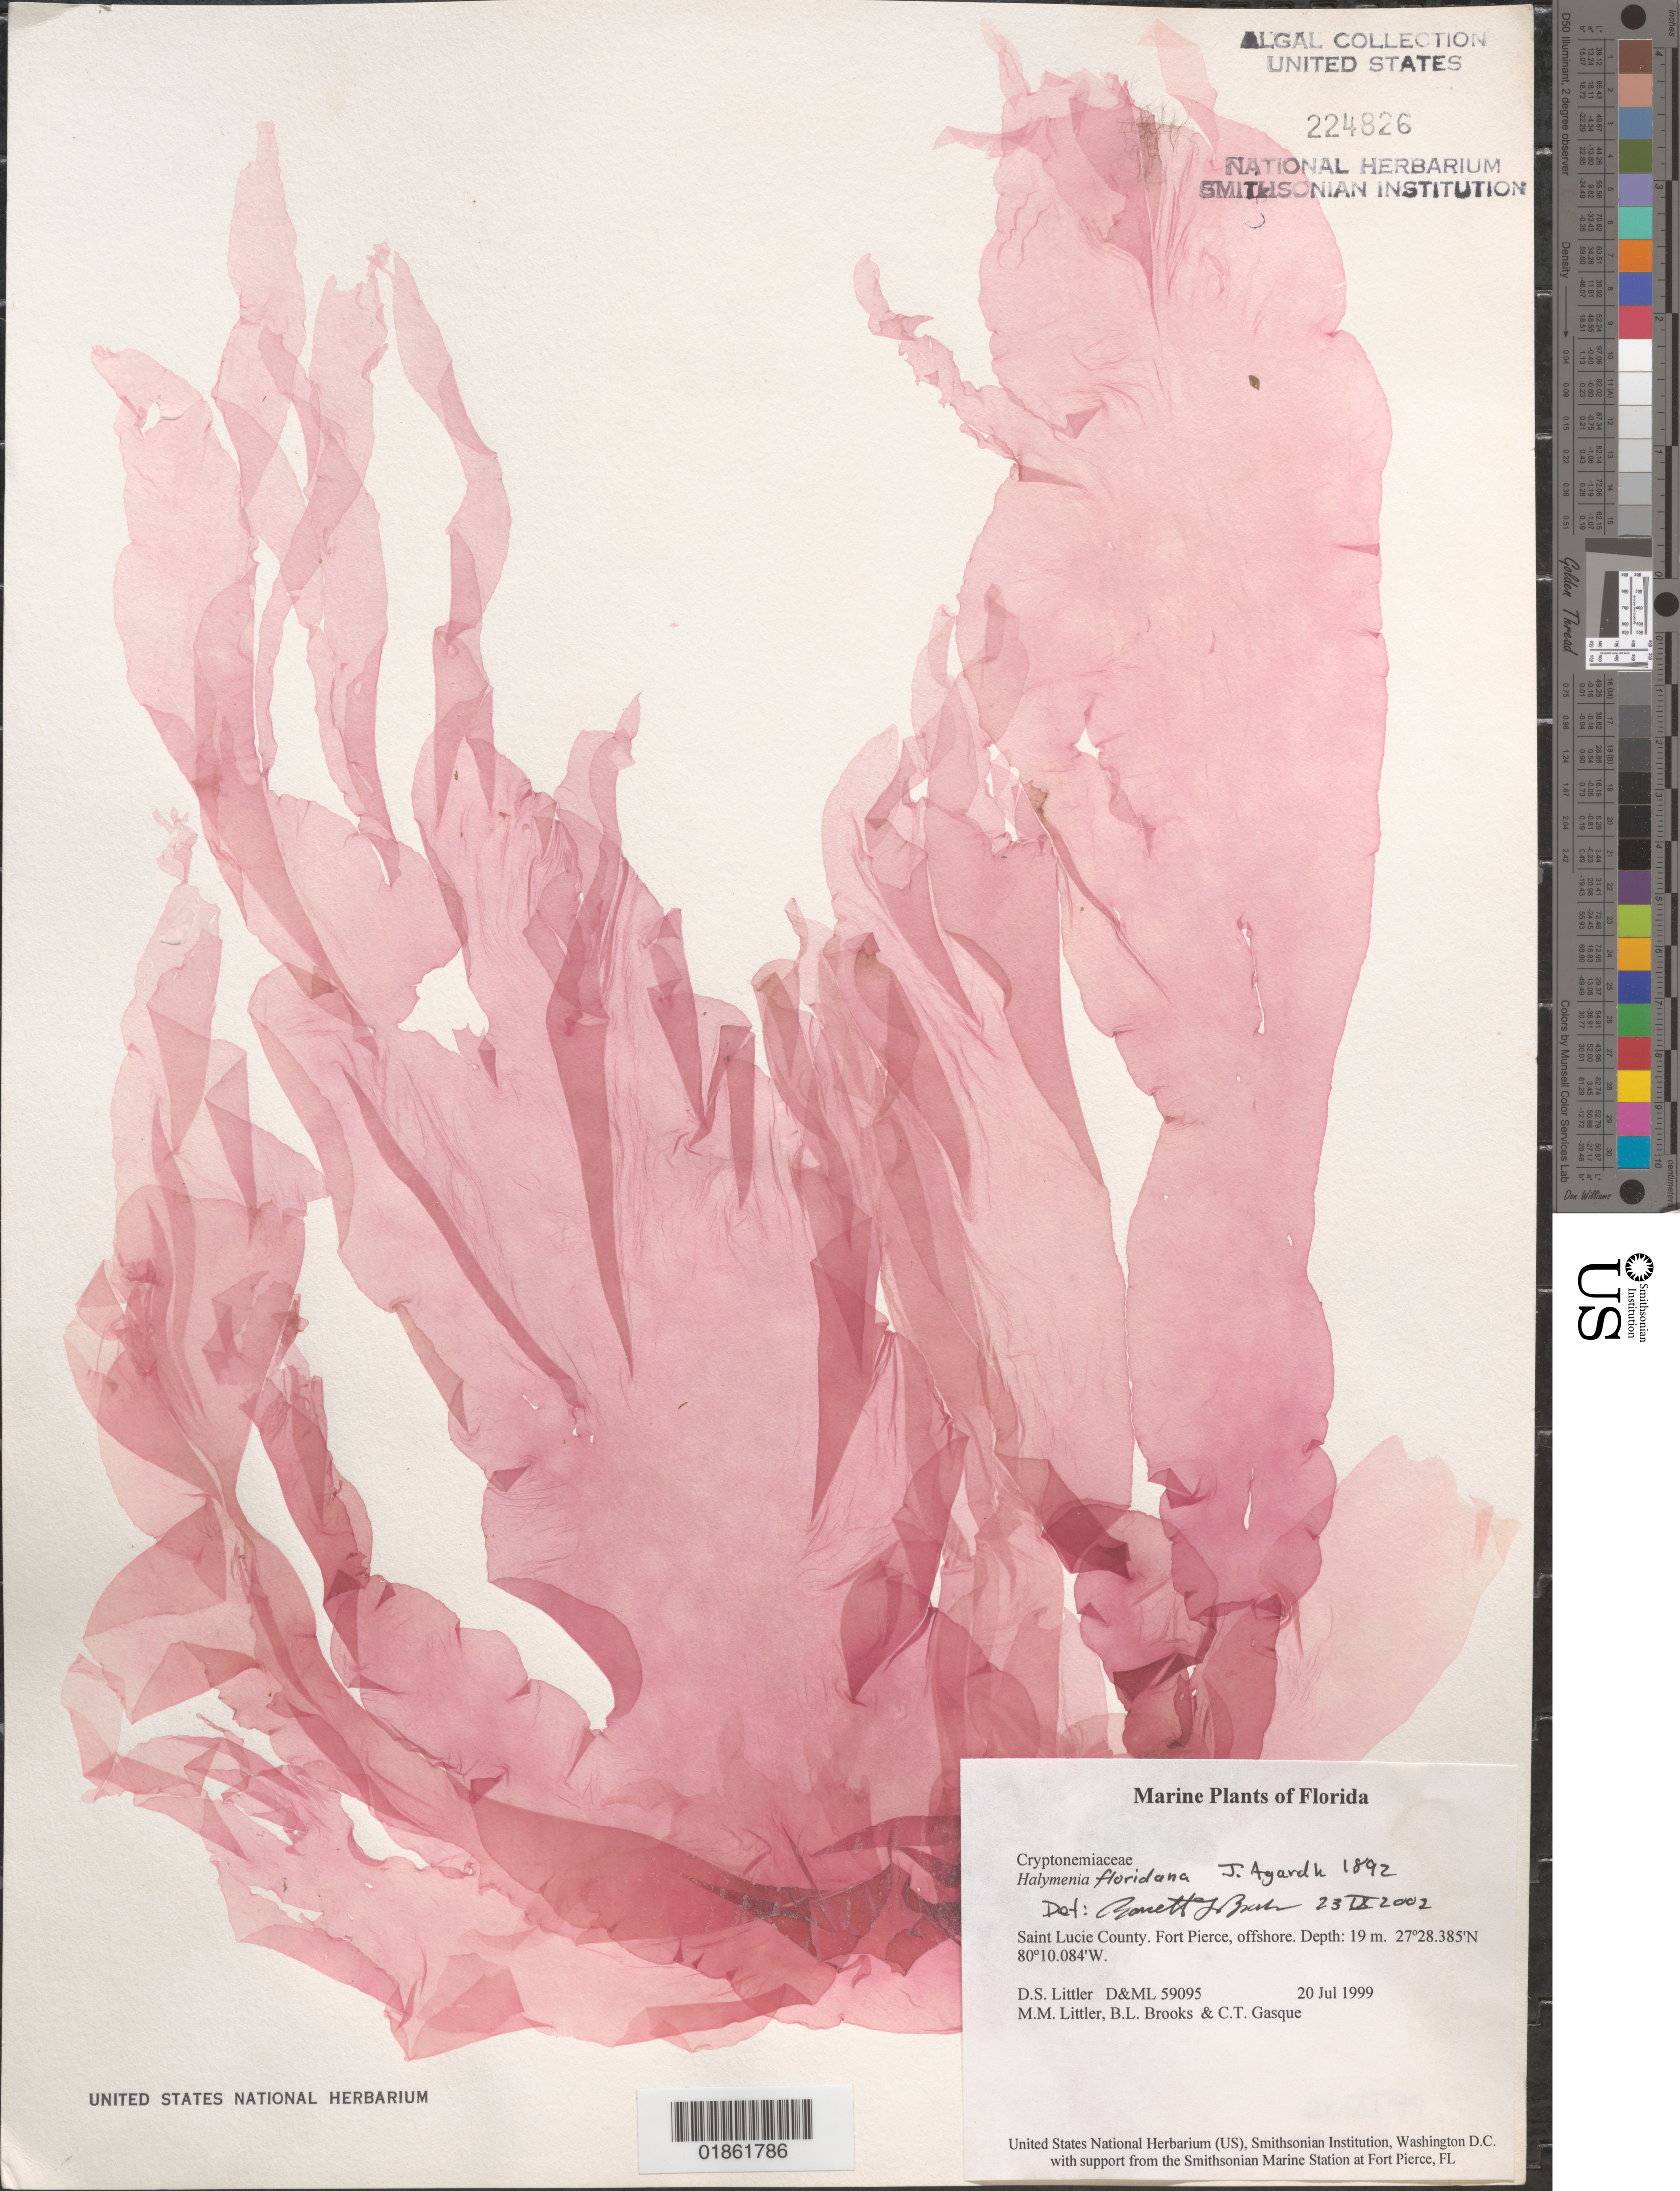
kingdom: Plantae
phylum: Rhodophyta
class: Florideophyceae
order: Halymeniales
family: Halymeniaceae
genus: Halymenia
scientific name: Halymenia sp.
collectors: D. S. Littler, M. M. Littler & C. Gasque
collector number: D&ML 59095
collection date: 1999-07-20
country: United States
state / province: Florida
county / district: Saint Lucie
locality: Fort Pierce.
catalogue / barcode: US 224826